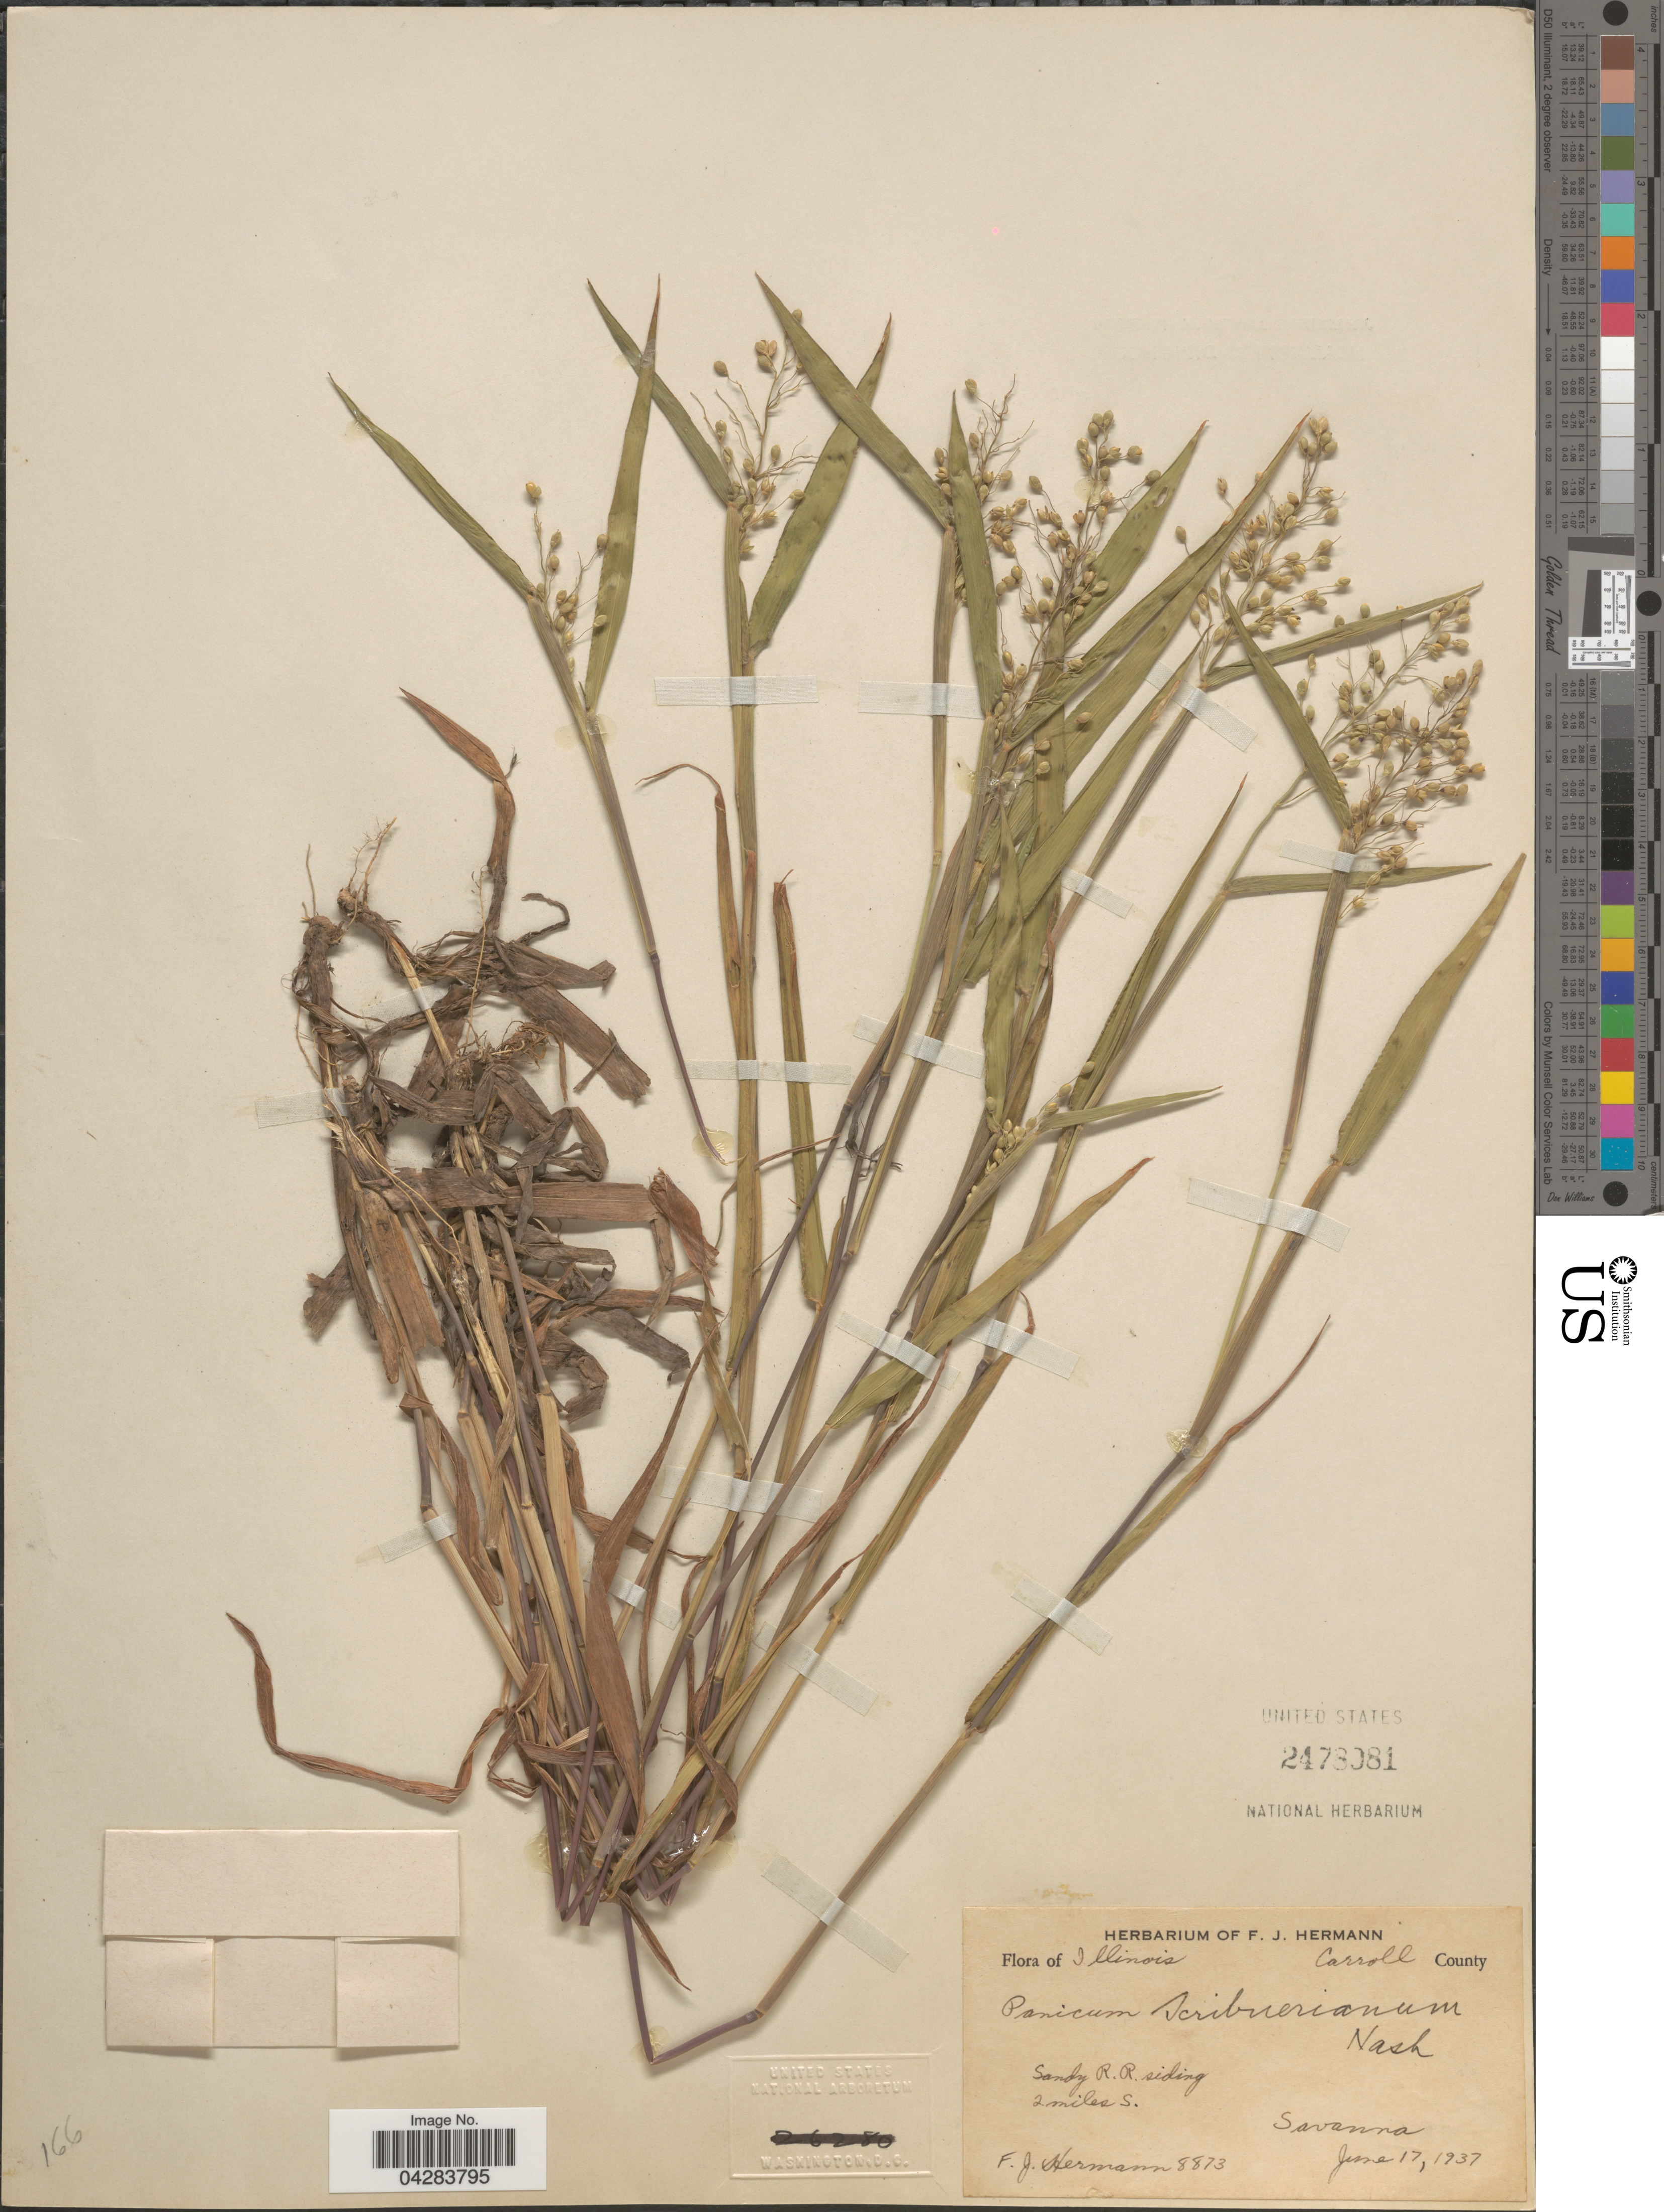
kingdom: Plantae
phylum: Tracheophyta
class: Liliopsida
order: Poales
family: Poaceae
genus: Dichanthelium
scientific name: Dichanthelium oligosanthes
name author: (Schult.) Gould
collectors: F. J. Hermann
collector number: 8873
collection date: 1937-06-17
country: United States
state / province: Illinois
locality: Carroll County. Sandy R.R. siding 2 miles S. Savanna.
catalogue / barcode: US 2478081